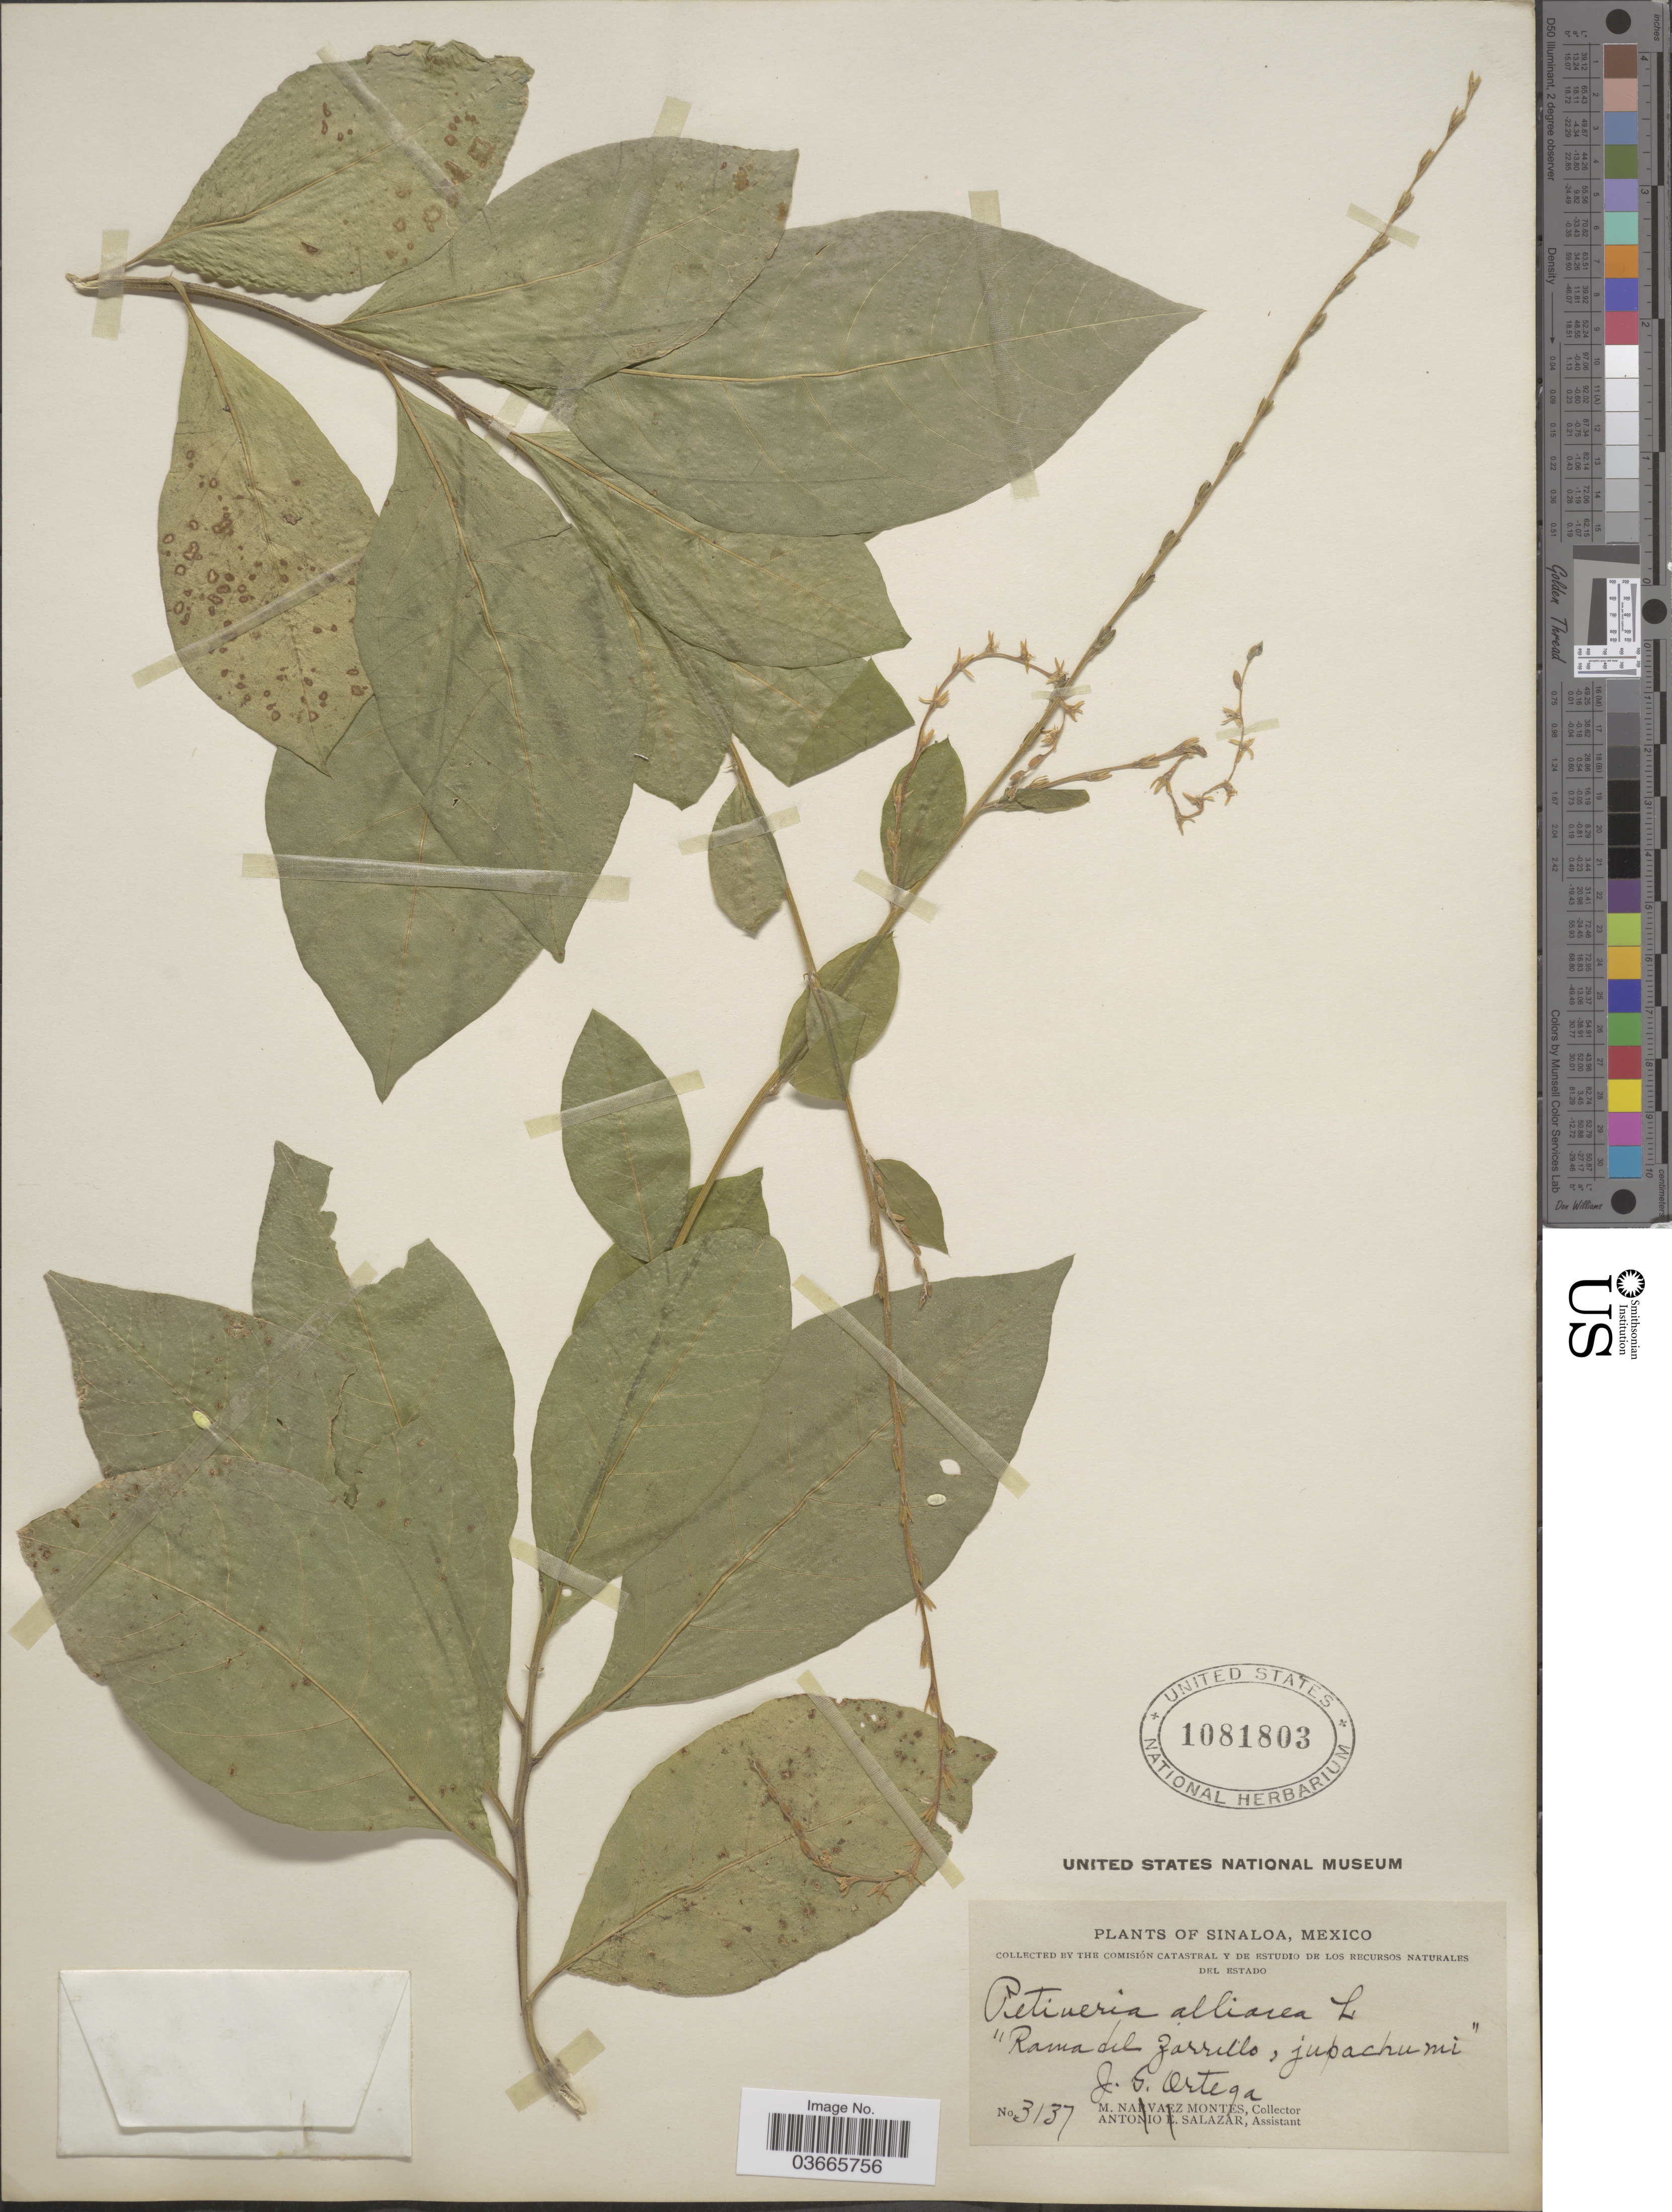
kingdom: Plantae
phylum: Tracheophyta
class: Magnoliopsida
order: Caryophyllales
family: Phytolaccaceae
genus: Petiveria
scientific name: Petiveria alliacea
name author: L.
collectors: J. Ortega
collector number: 3137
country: Mexico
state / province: Sinaloa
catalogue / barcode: US 1081803